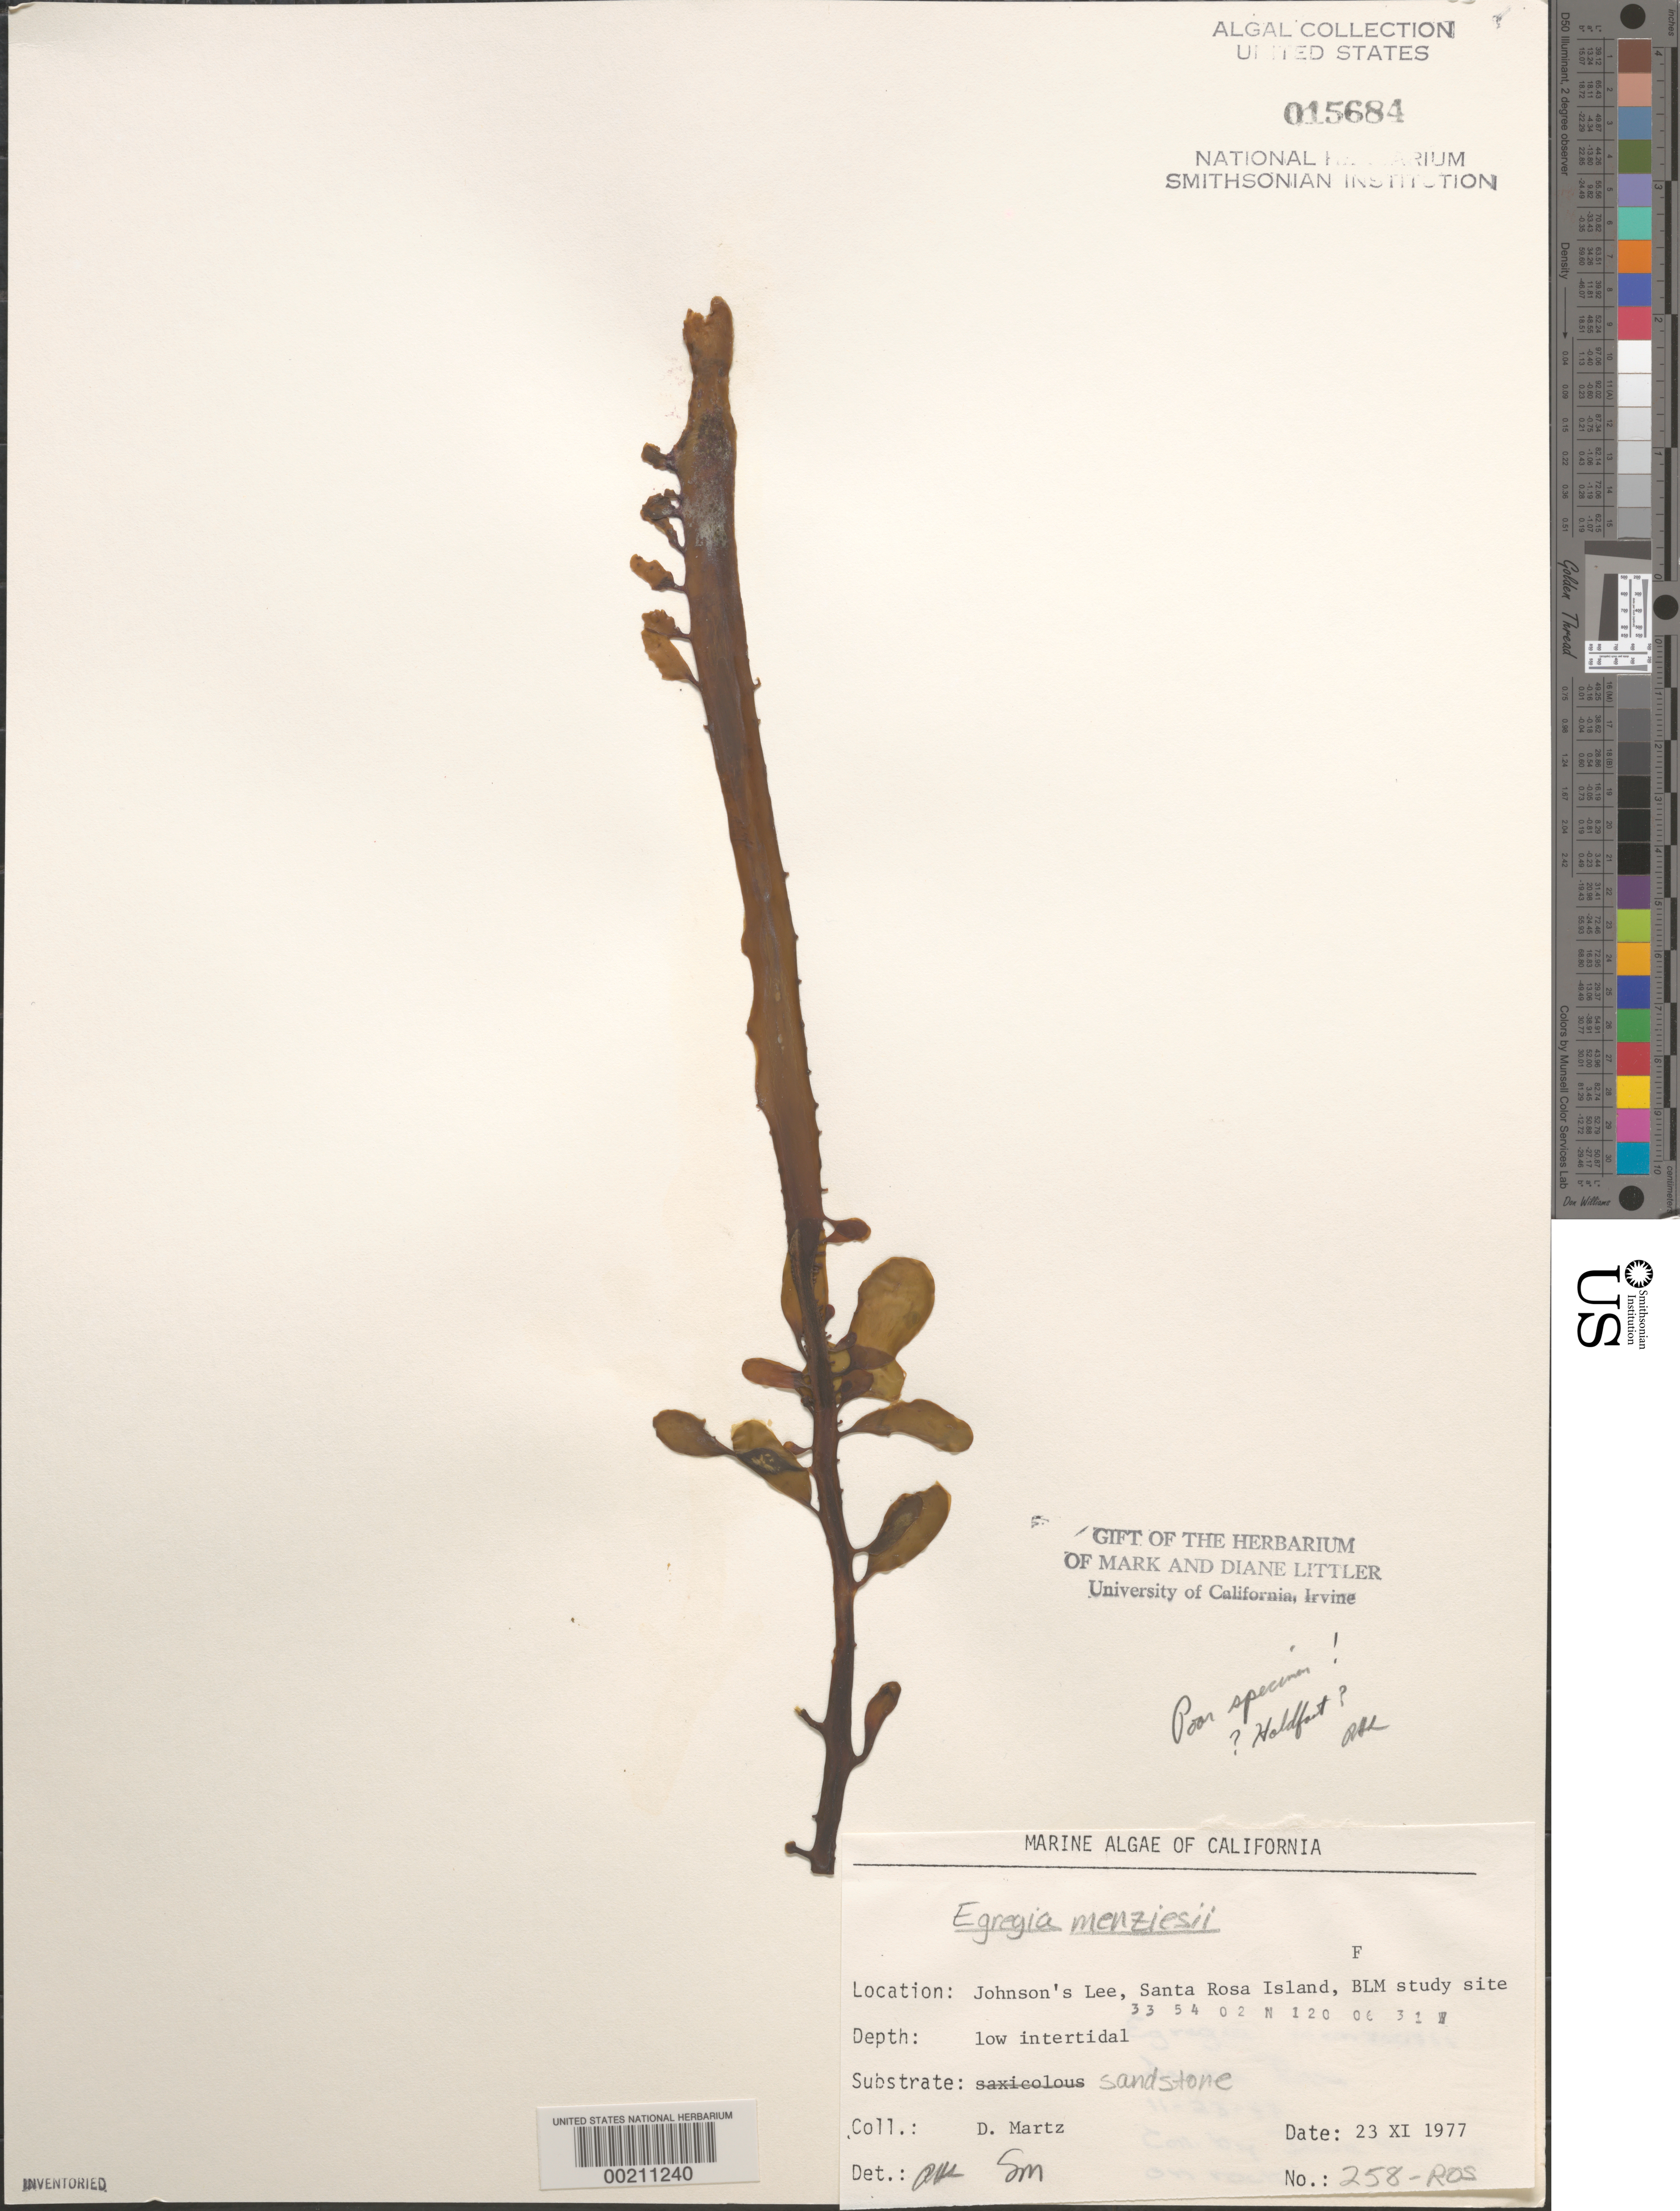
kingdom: Chromista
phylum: Ochrophyta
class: Phaeophyceae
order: Laminariales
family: Lessoniaceae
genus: Egregia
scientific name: Egregia menziesii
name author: (Turner) Aresch.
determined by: Sims, Robert H.; Murray, S. N.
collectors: D. Martz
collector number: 258-ros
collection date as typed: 23 Nov 1977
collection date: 1977-11-23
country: United States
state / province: California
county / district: Santa Barbara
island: Santa Rosa Island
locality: Johnson's Lee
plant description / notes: BLM-SOCALBIGHT Rocky Intertidal Survey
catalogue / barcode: US 15684